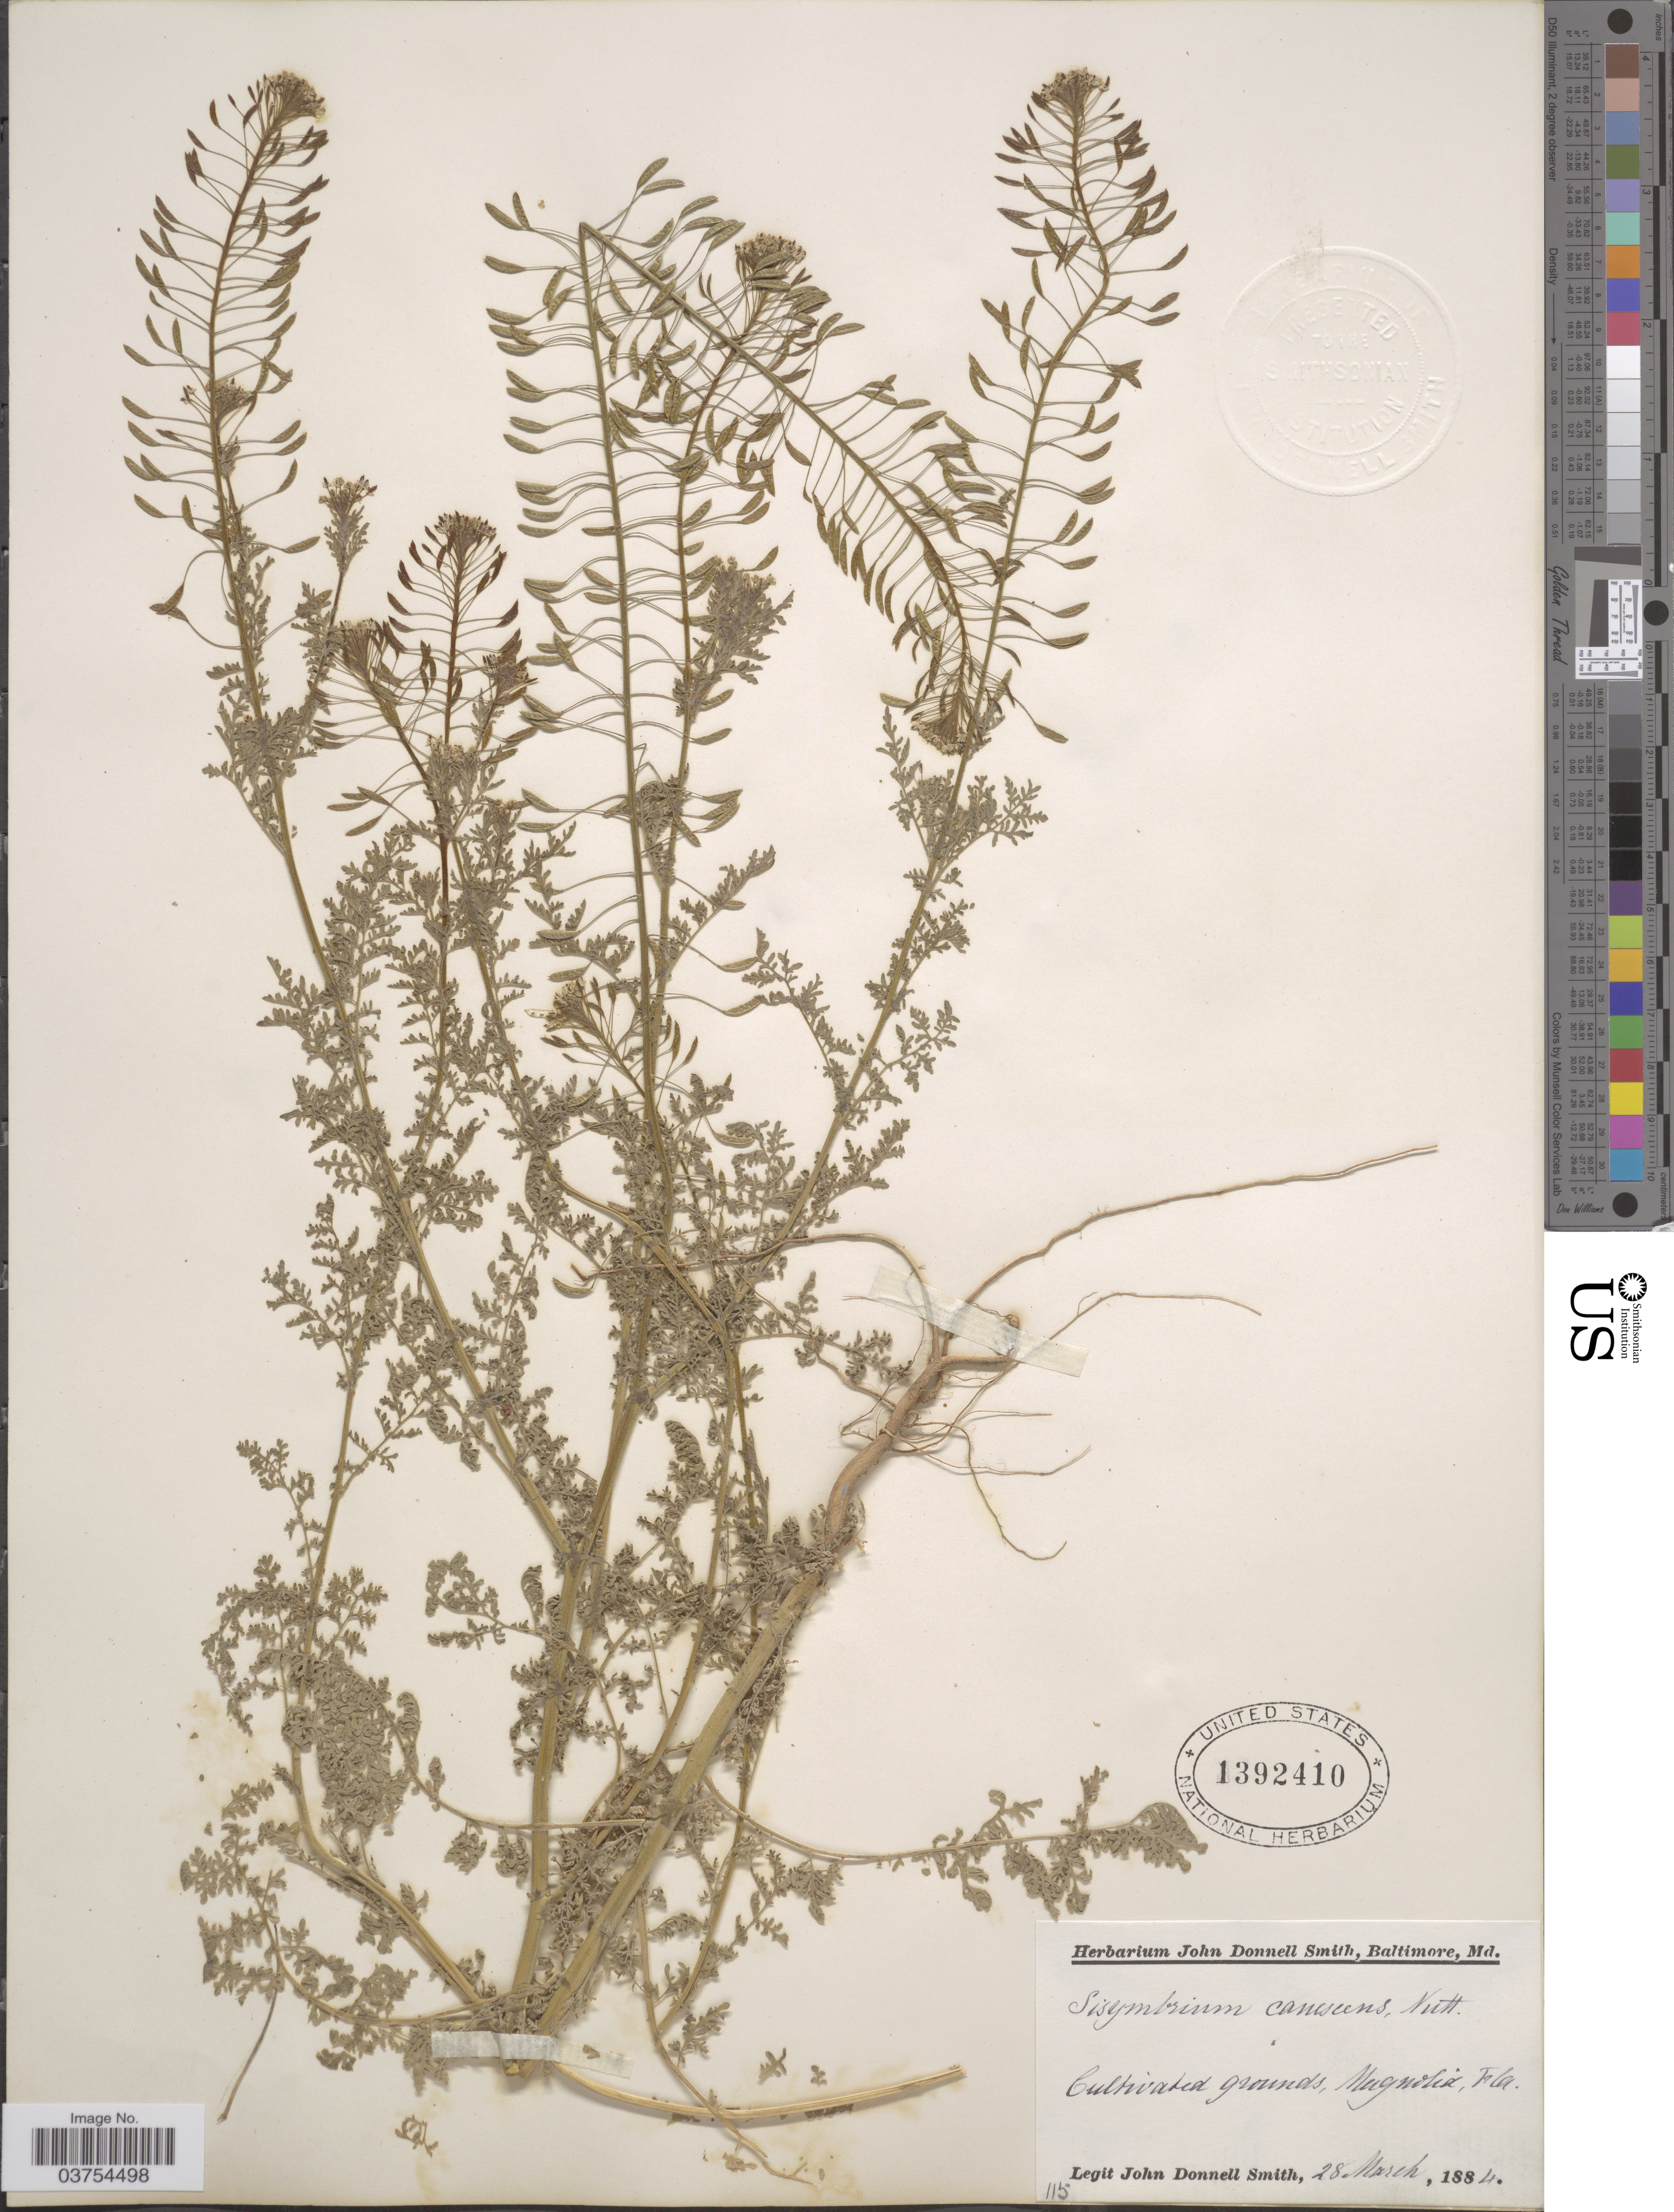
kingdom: Plantae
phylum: Tracheophyta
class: Magnoliopsida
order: Brassicales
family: Brassicaceae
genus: Descurainia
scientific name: Descurainia pinnata subsp. typica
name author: (C.A. Mey.) Detling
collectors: J. Donnell Smith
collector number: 115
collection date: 1884-03-28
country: United States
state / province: Florida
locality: Cultivated grounds, Magnolia.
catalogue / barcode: US 1392410